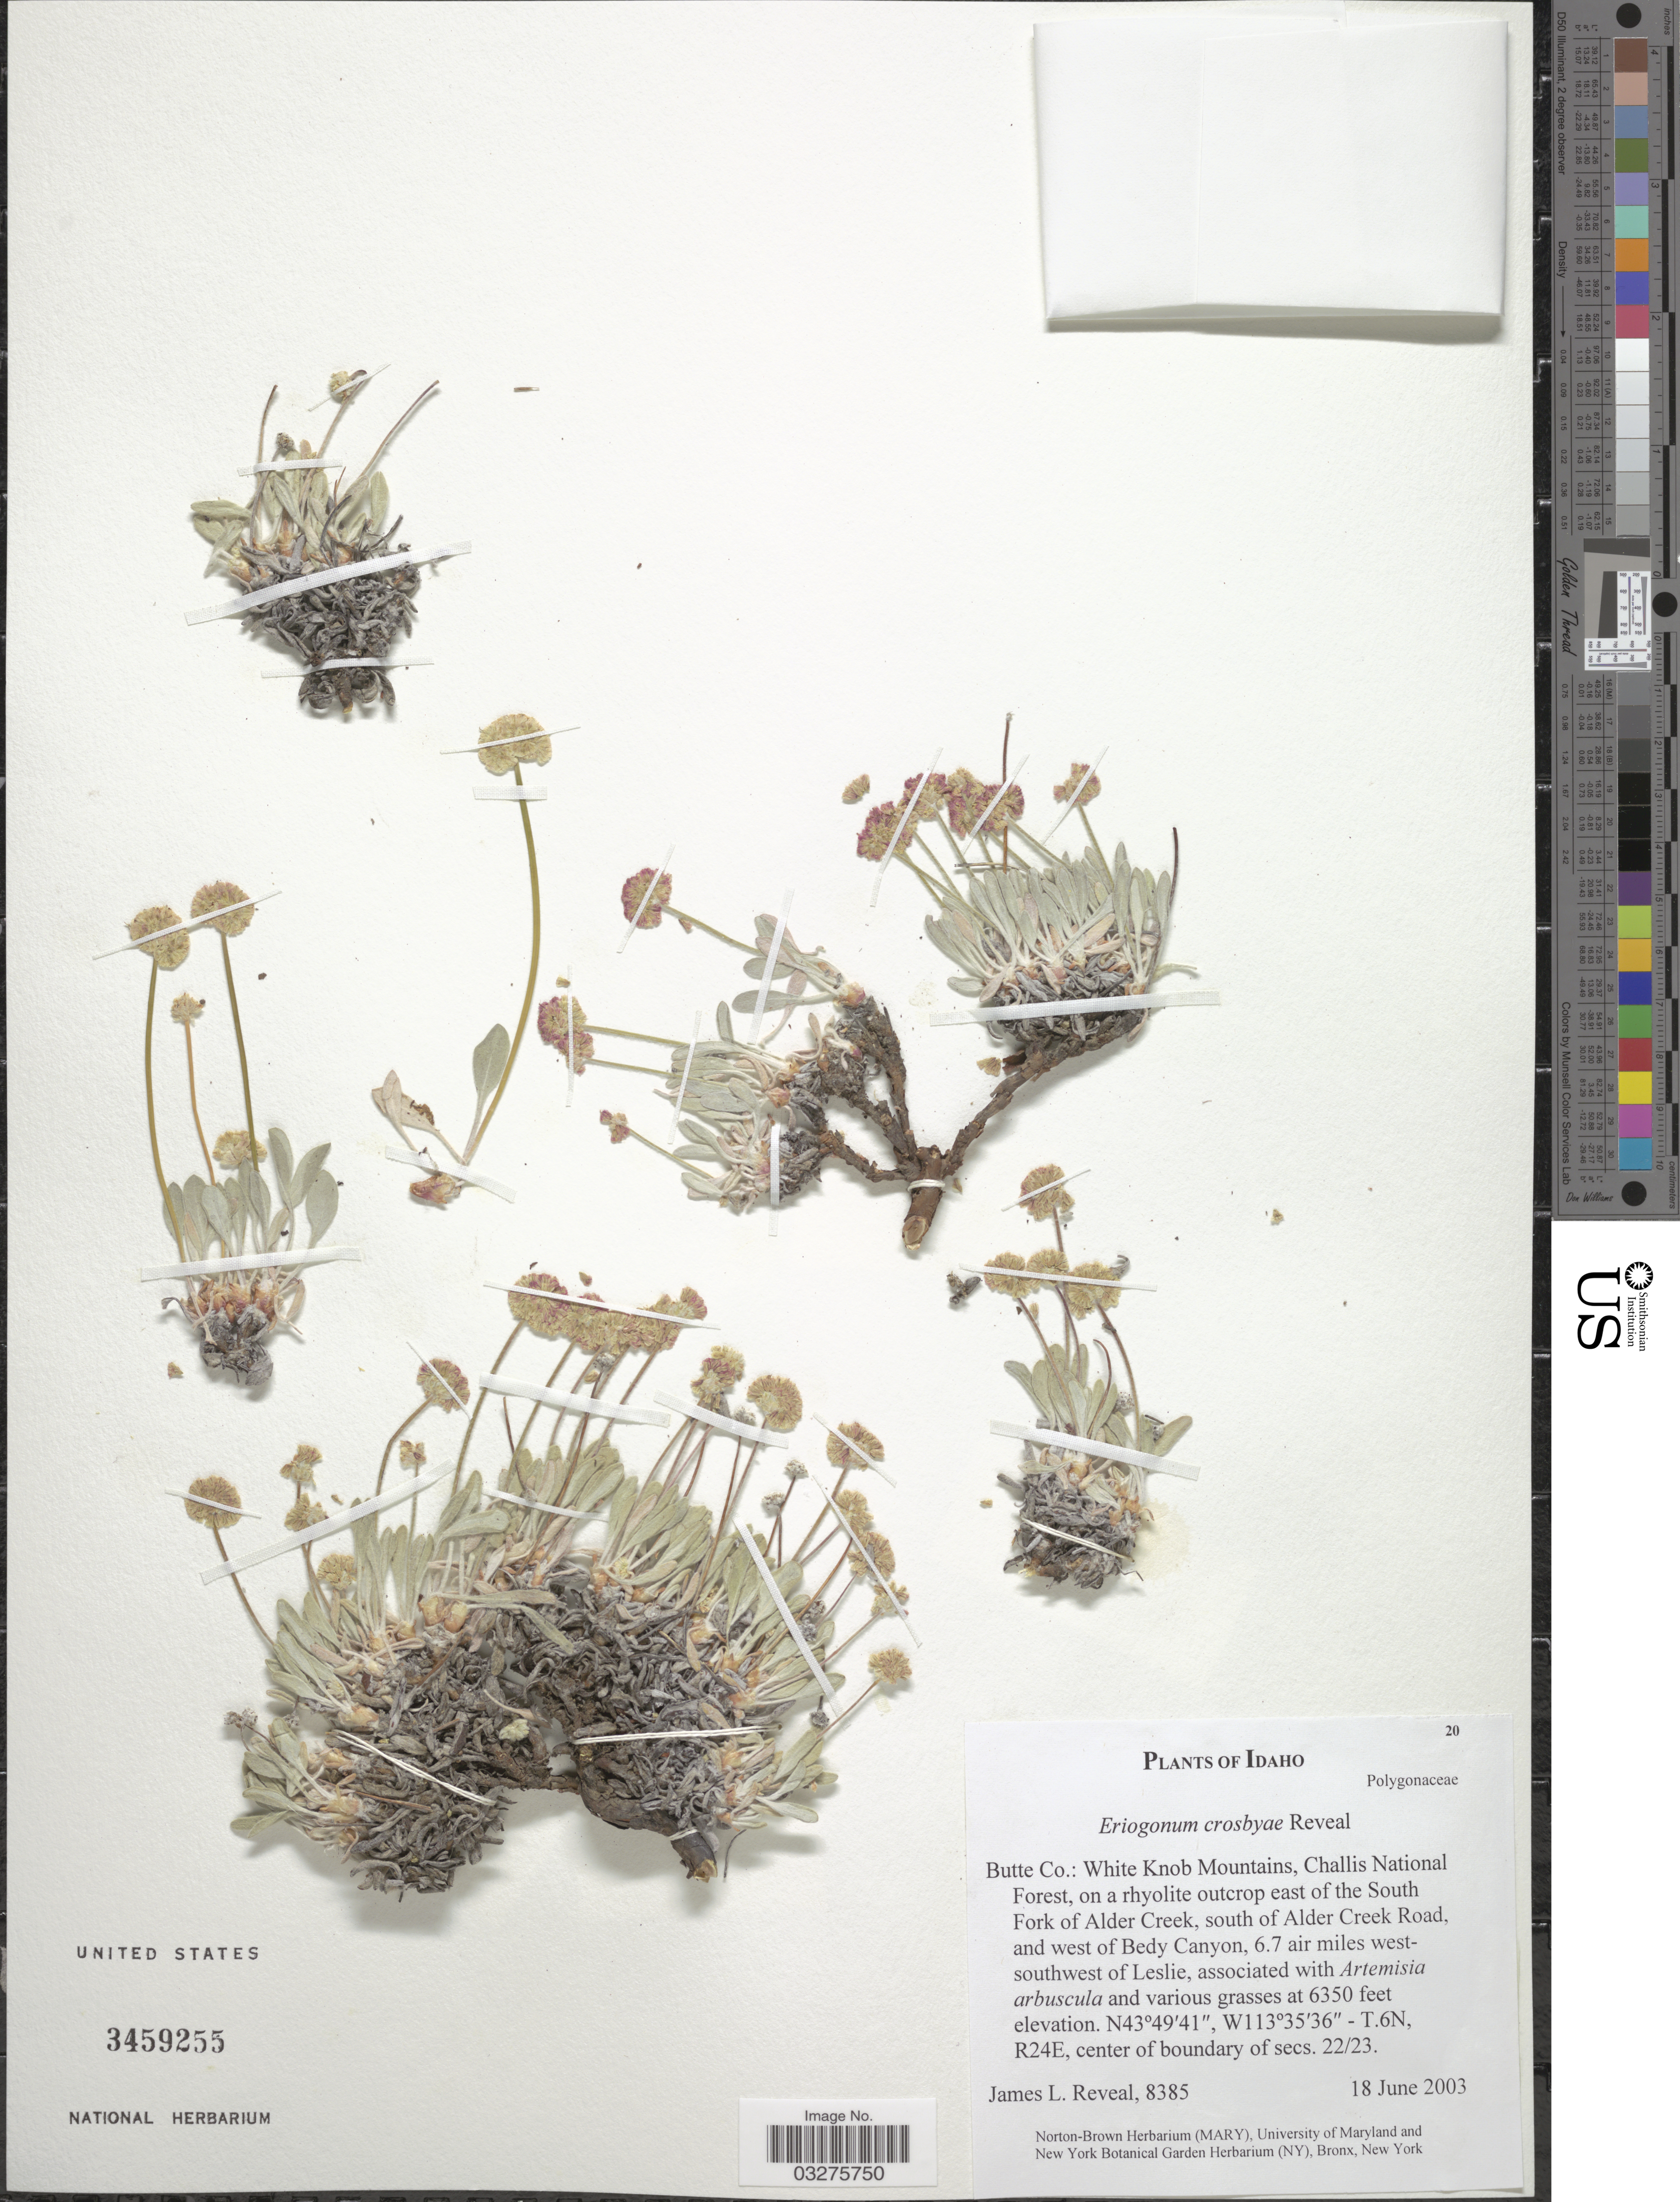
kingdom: Plantae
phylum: Tracheophyta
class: Magnoliopsida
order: Caryophyllales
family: Polygonaceae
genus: Eriogonum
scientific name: Eriogonum crosbyae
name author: Reveal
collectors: J. L. Reveal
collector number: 8385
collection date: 2003-06-18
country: United States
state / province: Idaho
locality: Butte Co.: White Knob Mountains, Challis National Forest, on a rhyolite outcrop east of the South Fork of Alder Creek, south of Alder Creek Road, and west of Bedy Canyon, 6.7 air miles west-southwest of Leslie. T.6N, R24E, center boundary of secs. 22/23.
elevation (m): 1935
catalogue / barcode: US 3459255